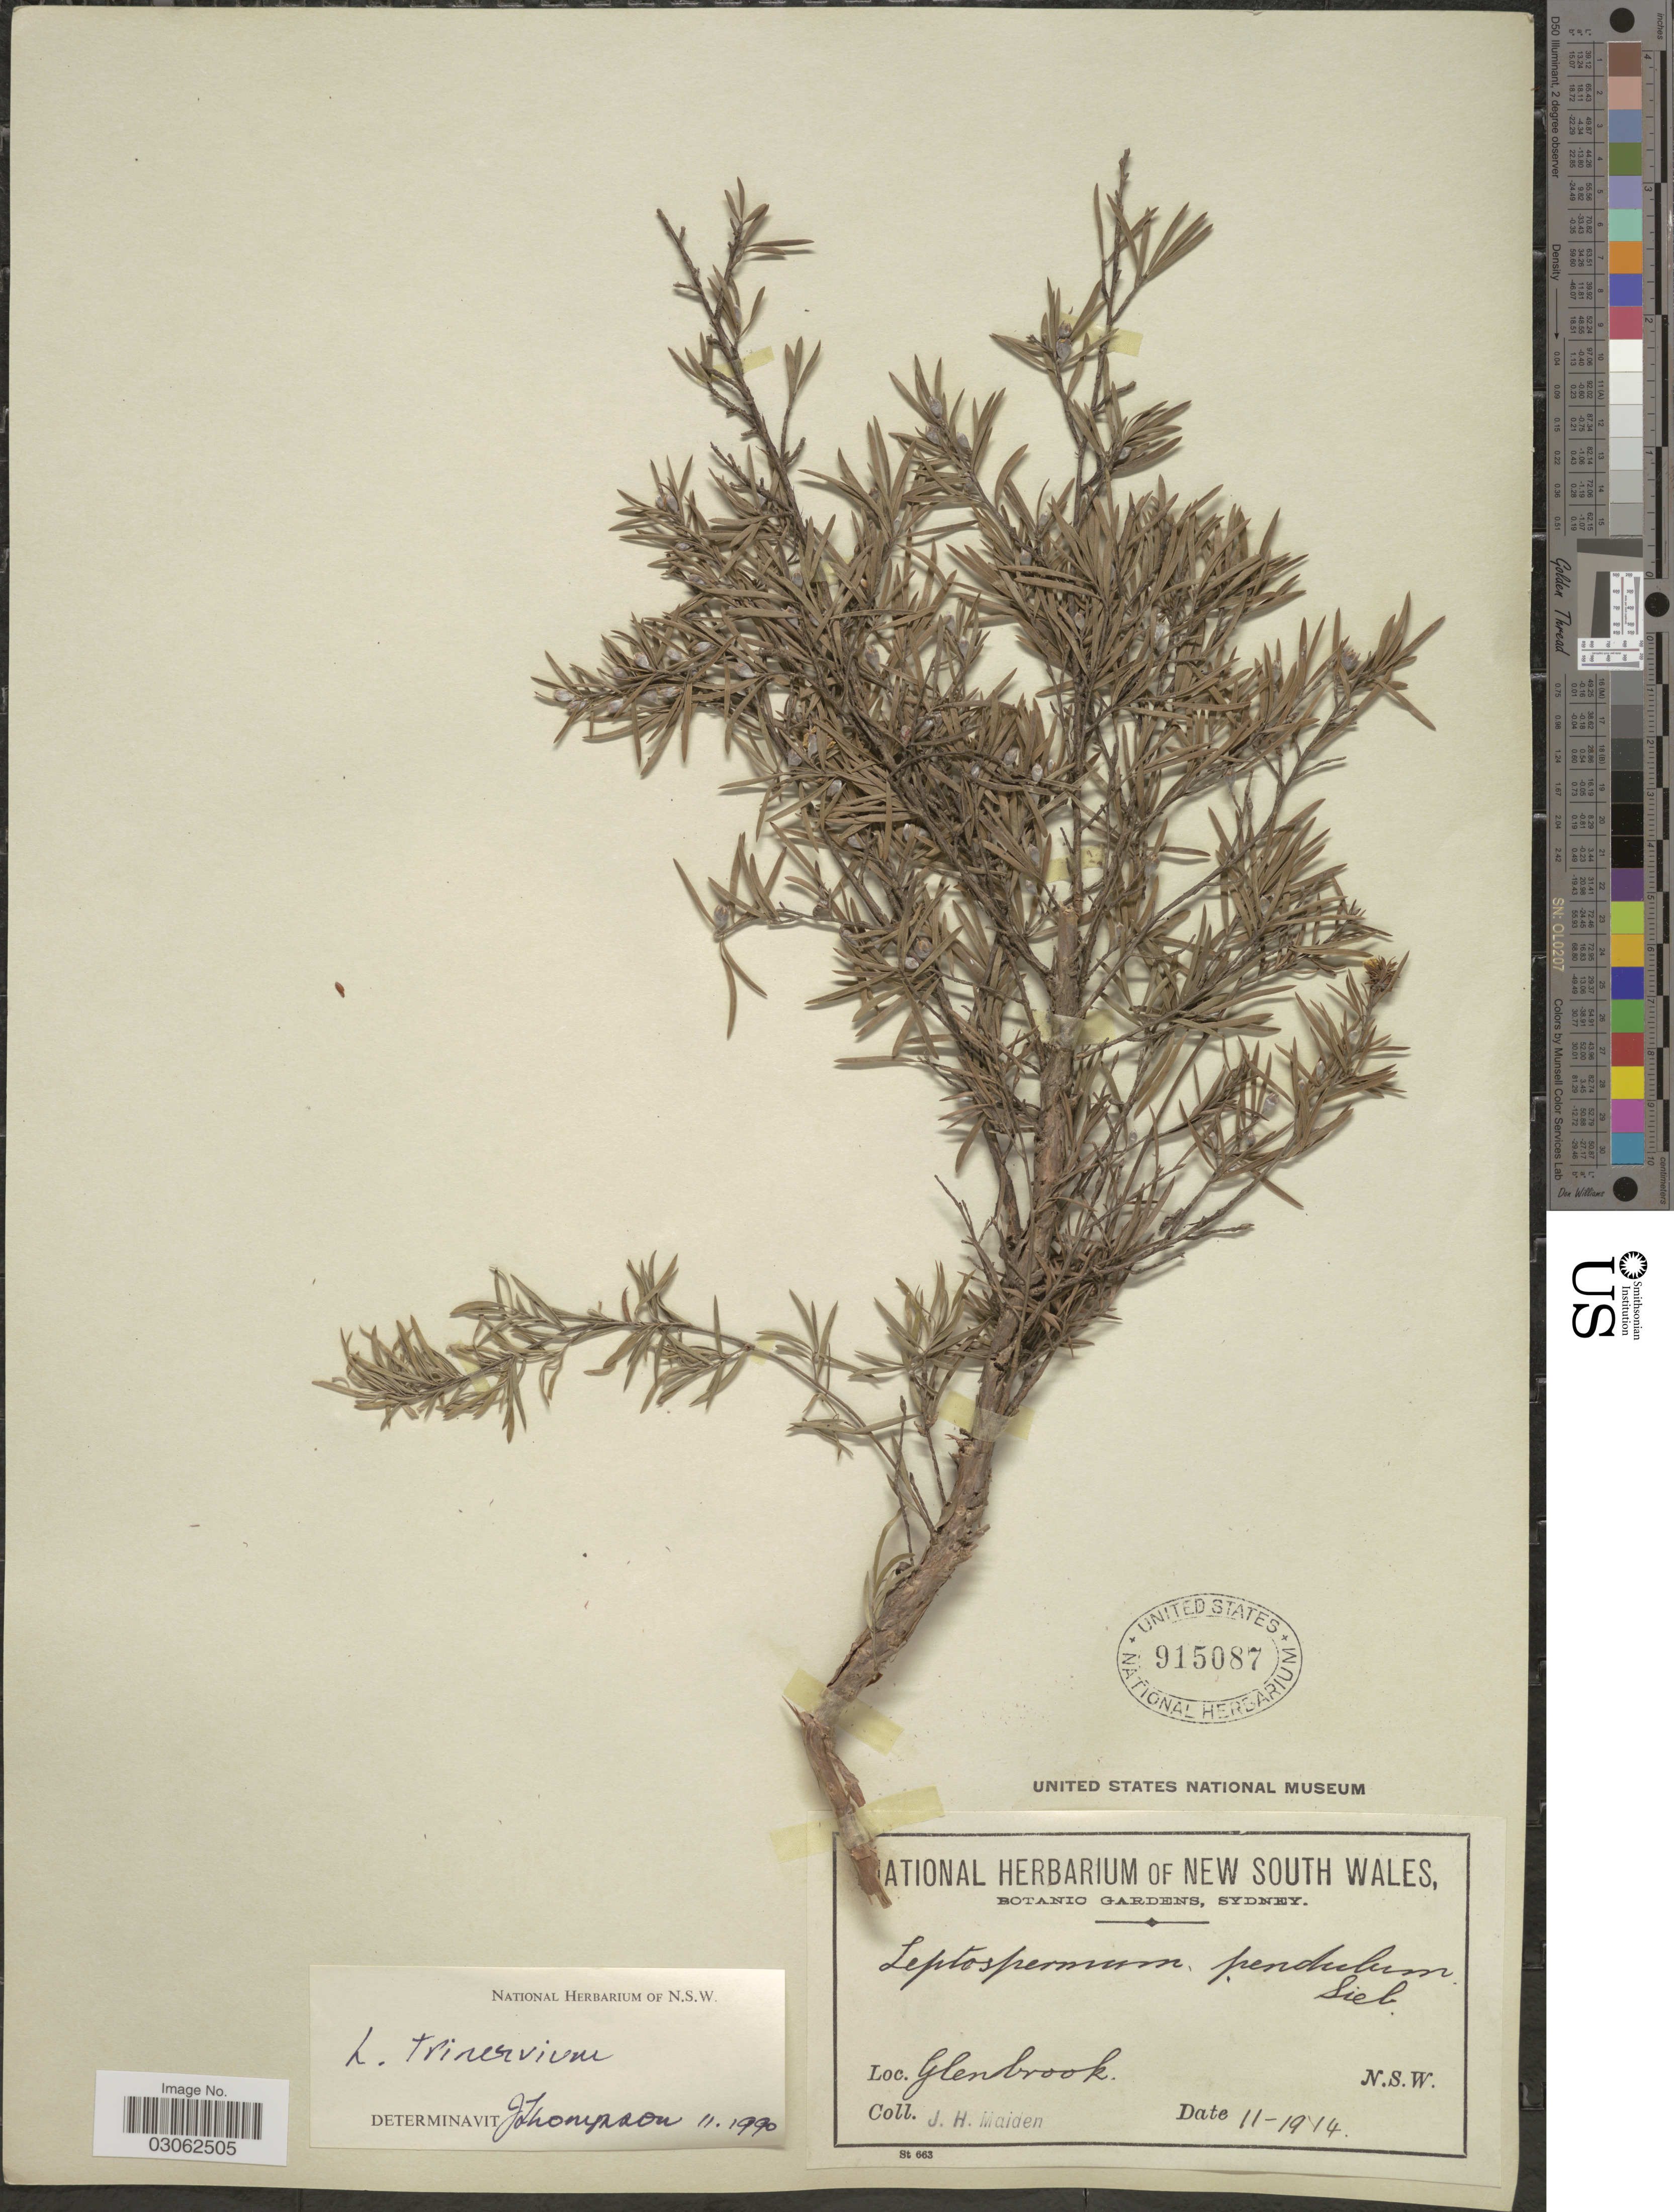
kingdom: Plantae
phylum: Tracheophyta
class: Magnoliopsida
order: Myrtales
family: Myrtaceae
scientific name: Gaudium trinervium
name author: (J. White) P.G. Wilson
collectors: J. Maiden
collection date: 1914-11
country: Australia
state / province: New South Wales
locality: Glenbrook N.S.W.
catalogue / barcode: US 915087